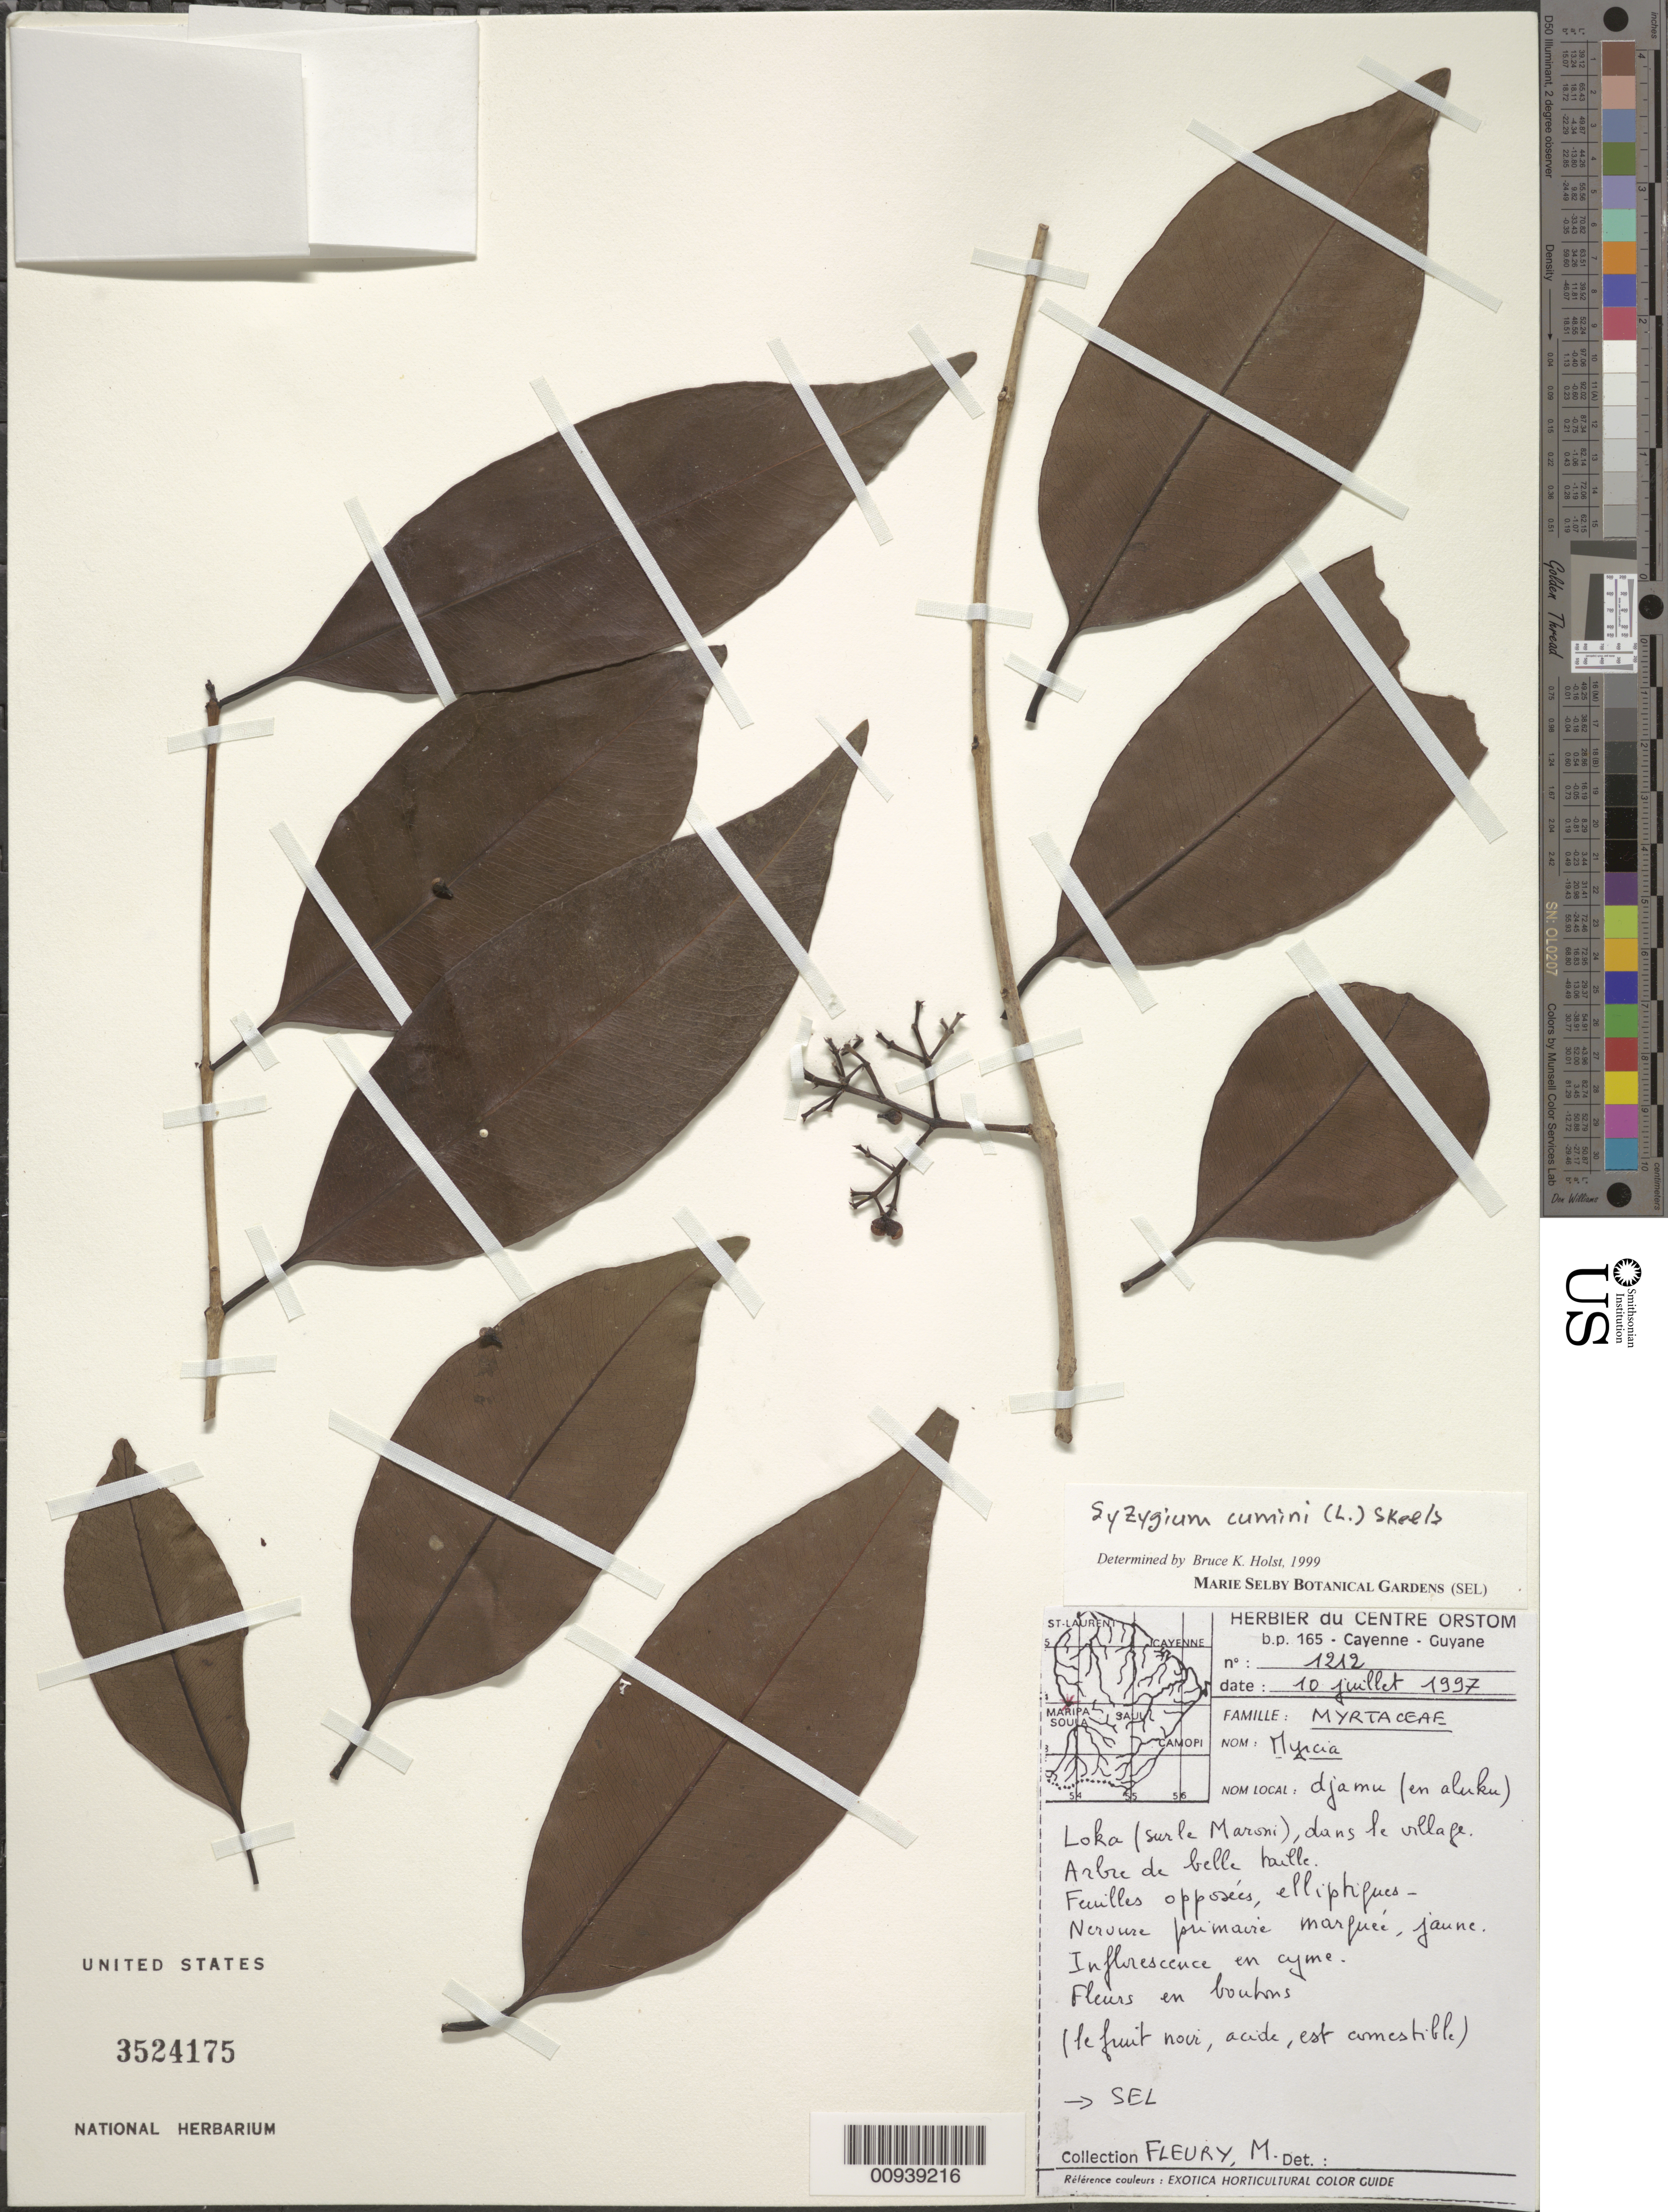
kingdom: Plantae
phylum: Tracheophyta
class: Magnoliopsida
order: Myrtales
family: Myrtaceae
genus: Syzygium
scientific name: Syzygium cumini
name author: (L.) Skeels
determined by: Holst, Bruce K.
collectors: M. Fleury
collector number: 1212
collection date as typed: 10-Jul-97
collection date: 1997-07-10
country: French Guiana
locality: Loka (sur le Maroni), dans le village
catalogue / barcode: US 3524175